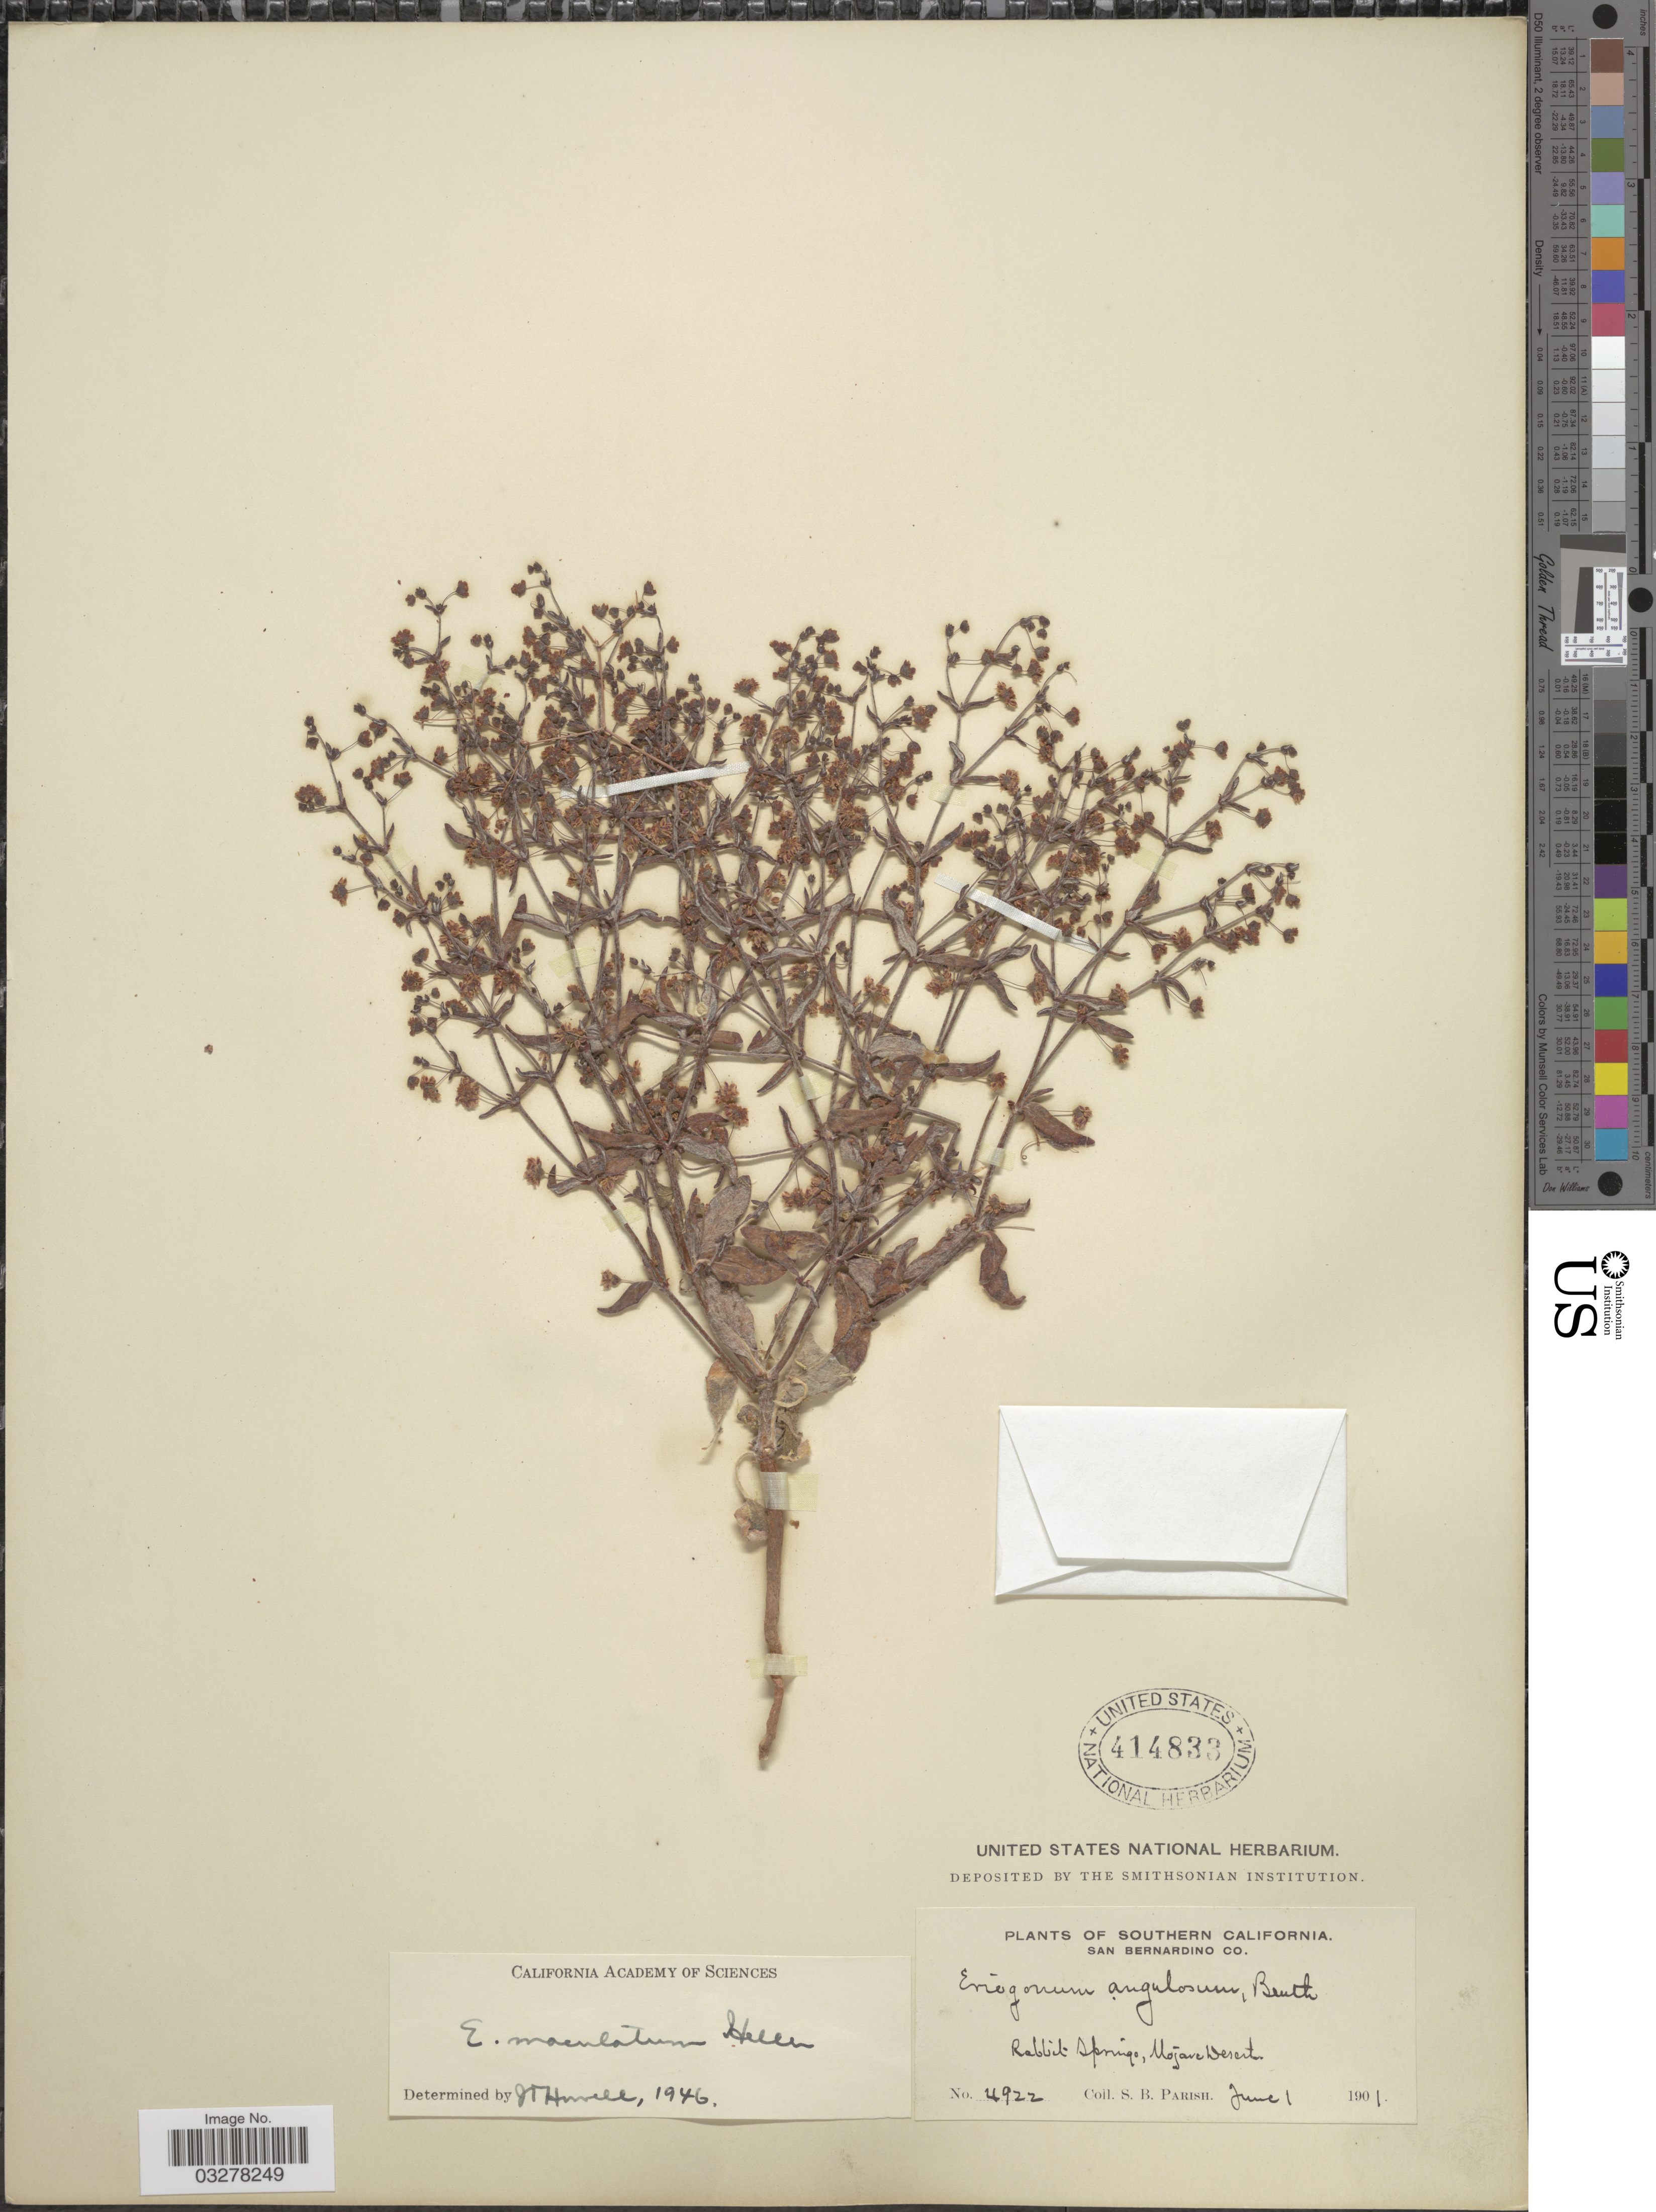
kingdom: Plantae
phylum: Tracheophyta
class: Magnoliopsida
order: Caryophyllales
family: Polygonaceae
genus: Eriogonum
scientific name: Eriogonum maculatum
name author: A. Heller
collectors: S. B. Parish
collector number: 4922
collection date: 1901-06-01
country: United States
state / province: California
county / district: San Bernardino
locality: Southern California. San Bernadino Co. Rabbit Springs, Mojave Desert.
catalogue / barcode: US 414833